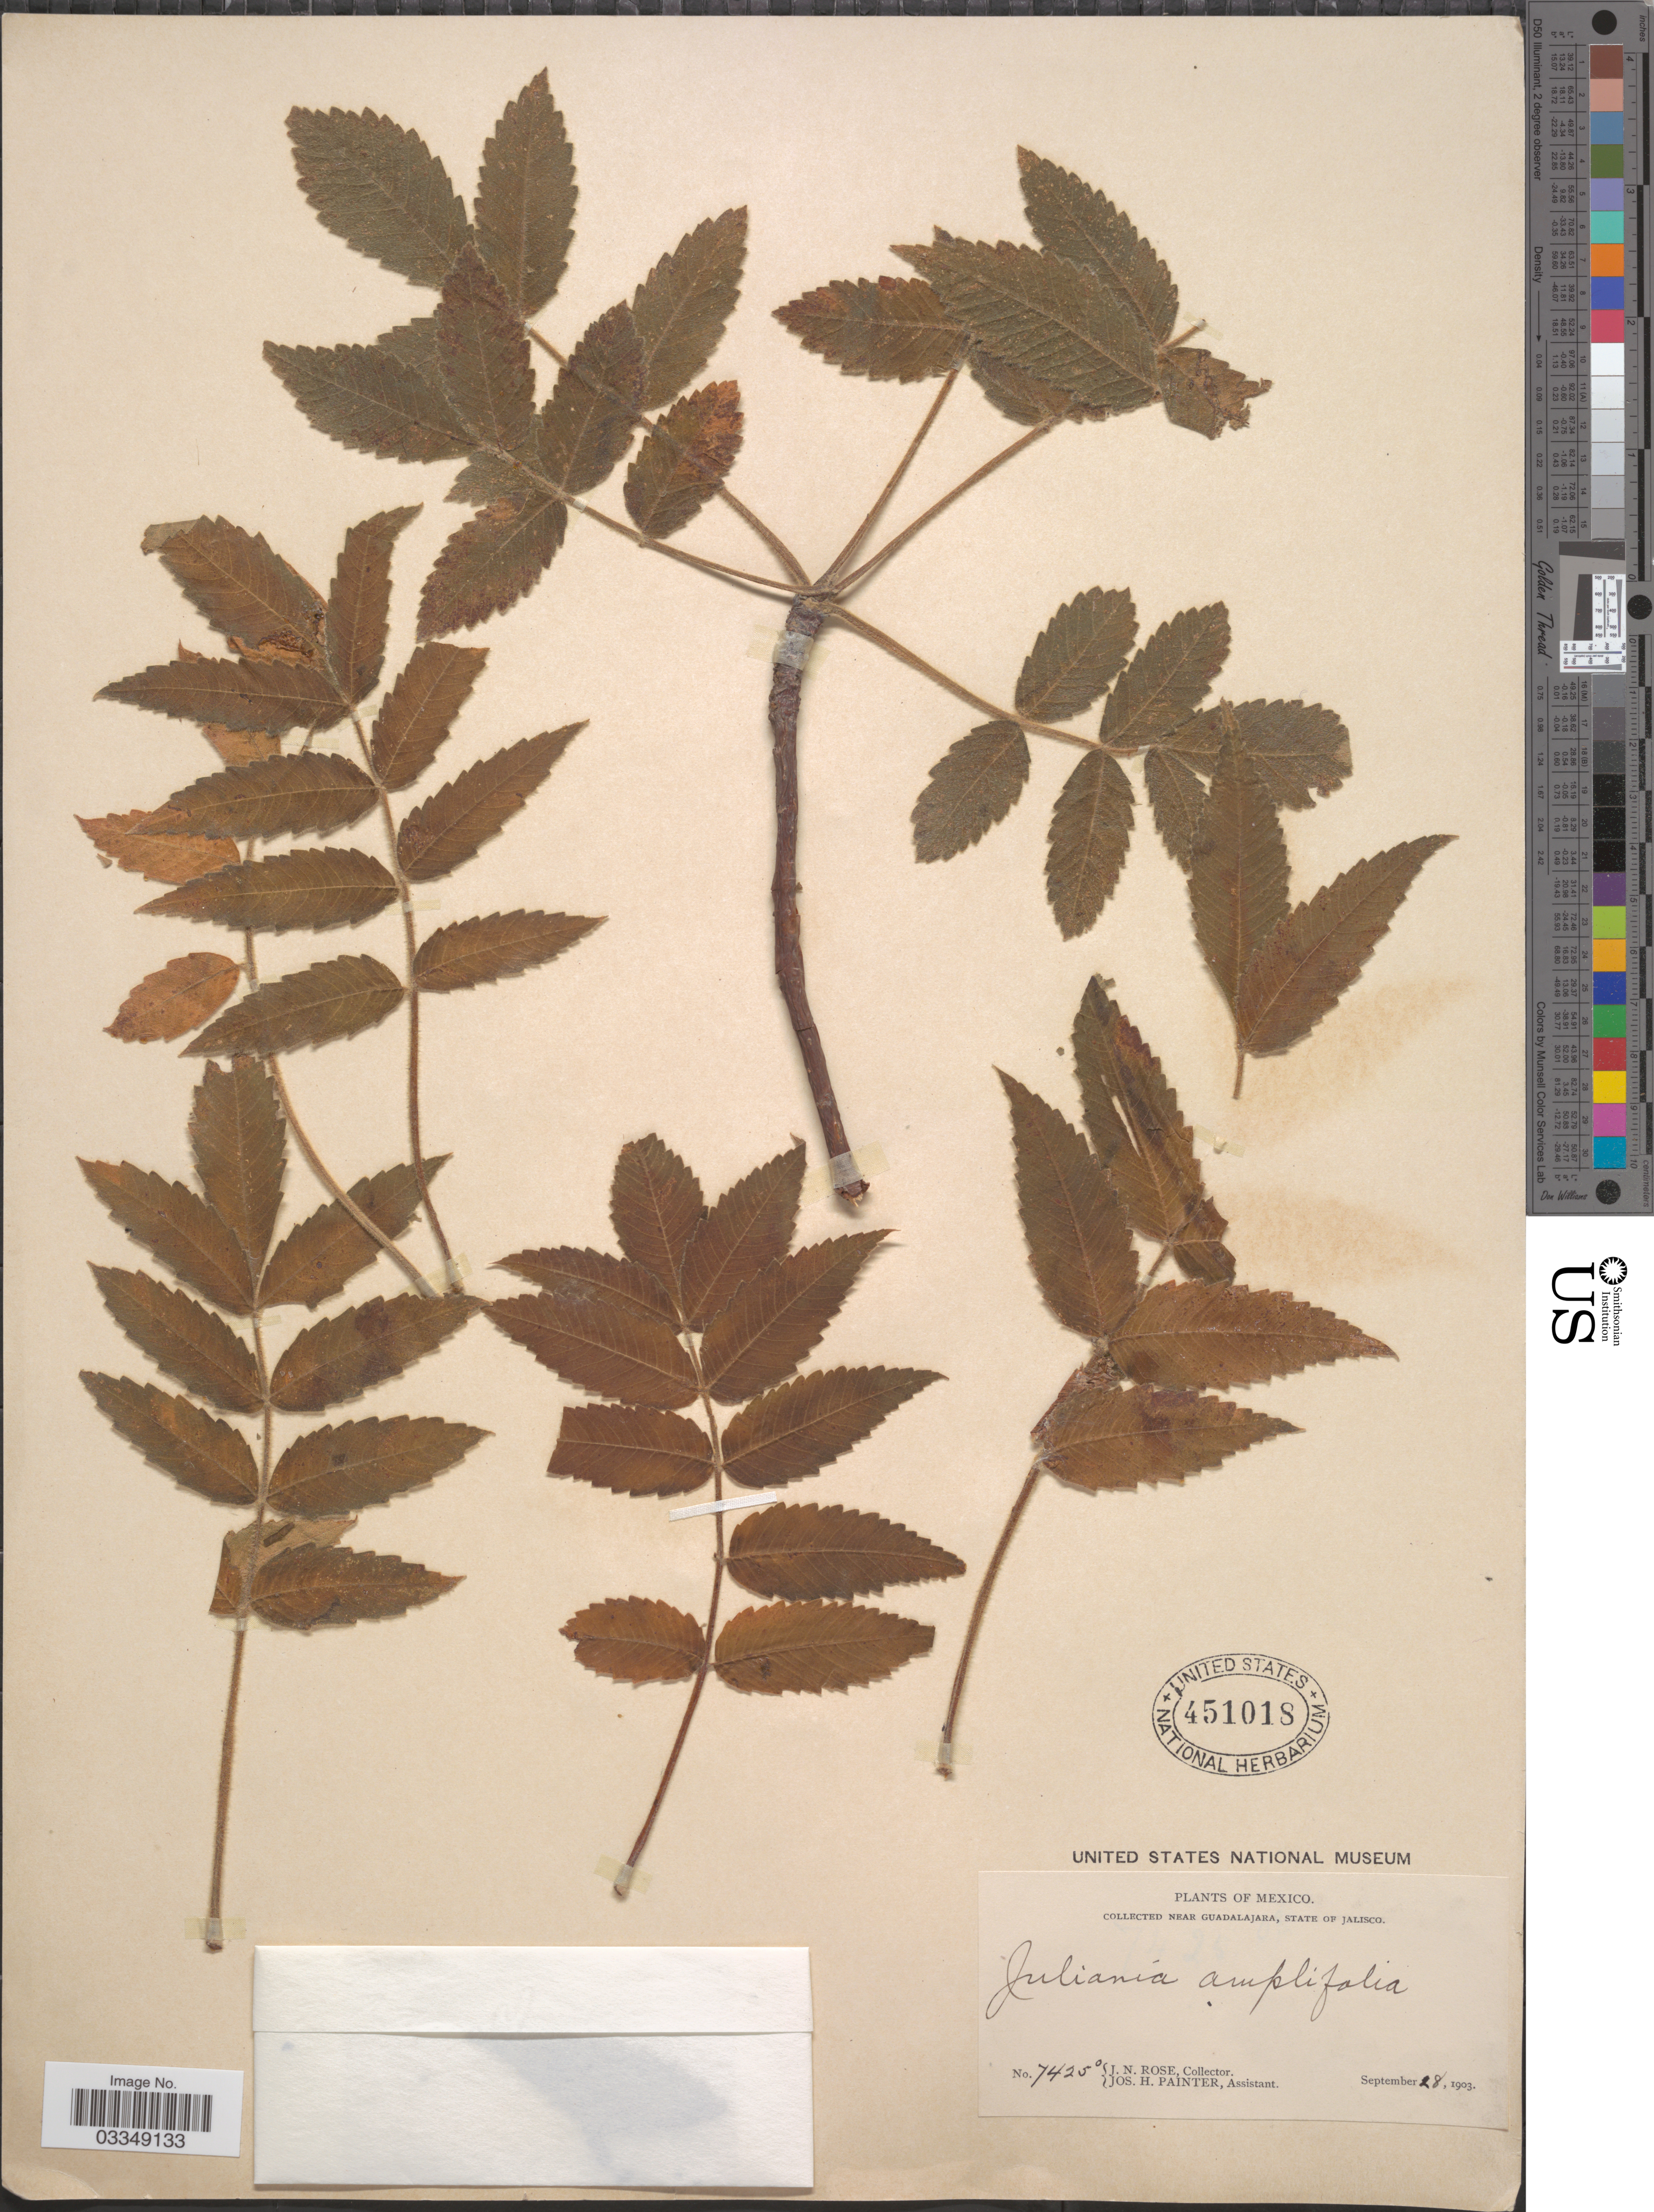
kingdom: Plantae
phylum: Tracheophyta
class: Magnoliopsida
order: Sapindales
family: Anacardiaceae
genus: Amphipterygium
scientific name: Amphipterygium amplifolium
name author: (Hemsl. & Rose) Hemsl. & Rose ex Standl.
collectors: J. N. Rose & J. H. Painter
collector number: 74250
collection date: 1903-09-28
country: Mexico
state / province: Jalisco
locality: Near Guadalajara.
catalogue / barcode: US 451018